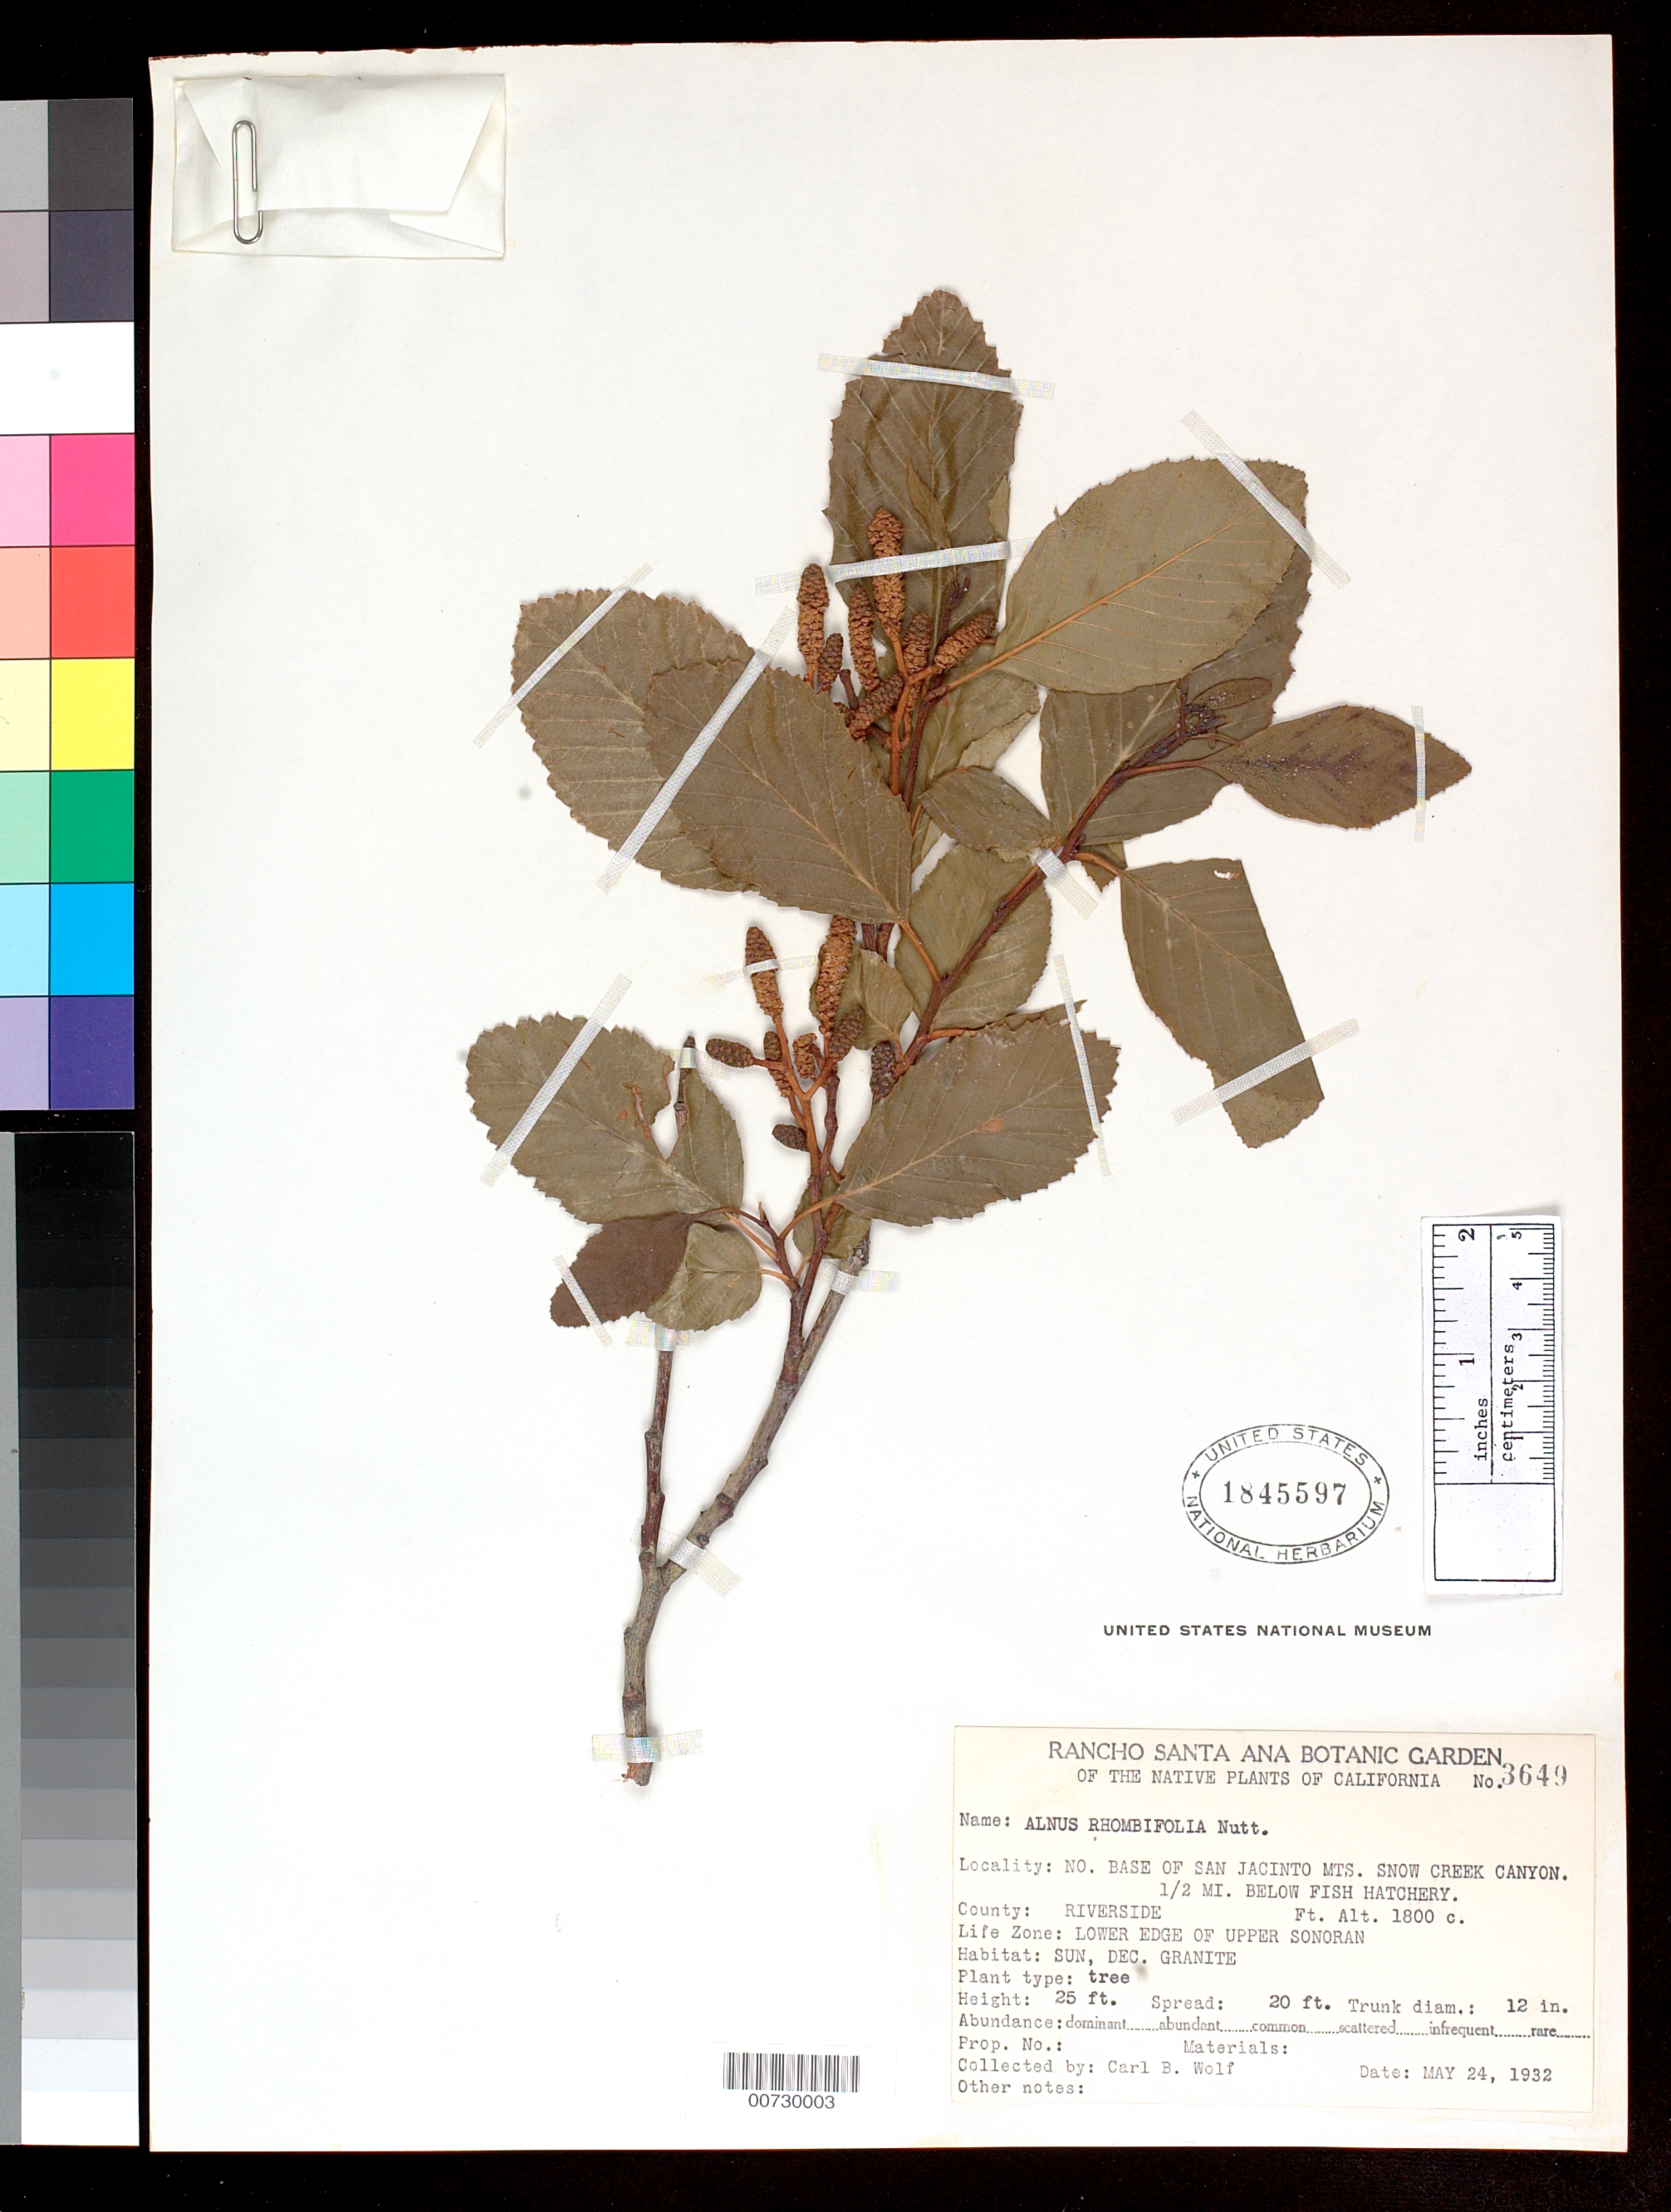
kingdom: Plantae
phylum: Tracheophyta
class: Magnoliopsida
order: Fagales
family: Betulaceae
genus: Alnus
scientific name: Alnus rhombifolia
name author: Nutt.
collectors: C. B. Wolf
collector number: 3649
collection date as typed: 24 May 1932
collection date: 1932-05-24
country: United States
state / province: California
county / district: Riverside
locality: Base of San Jacinto Mts. Snow creek canyon. 1/2 mi. below fish hatchery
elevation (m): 549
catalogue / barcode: US 1845597